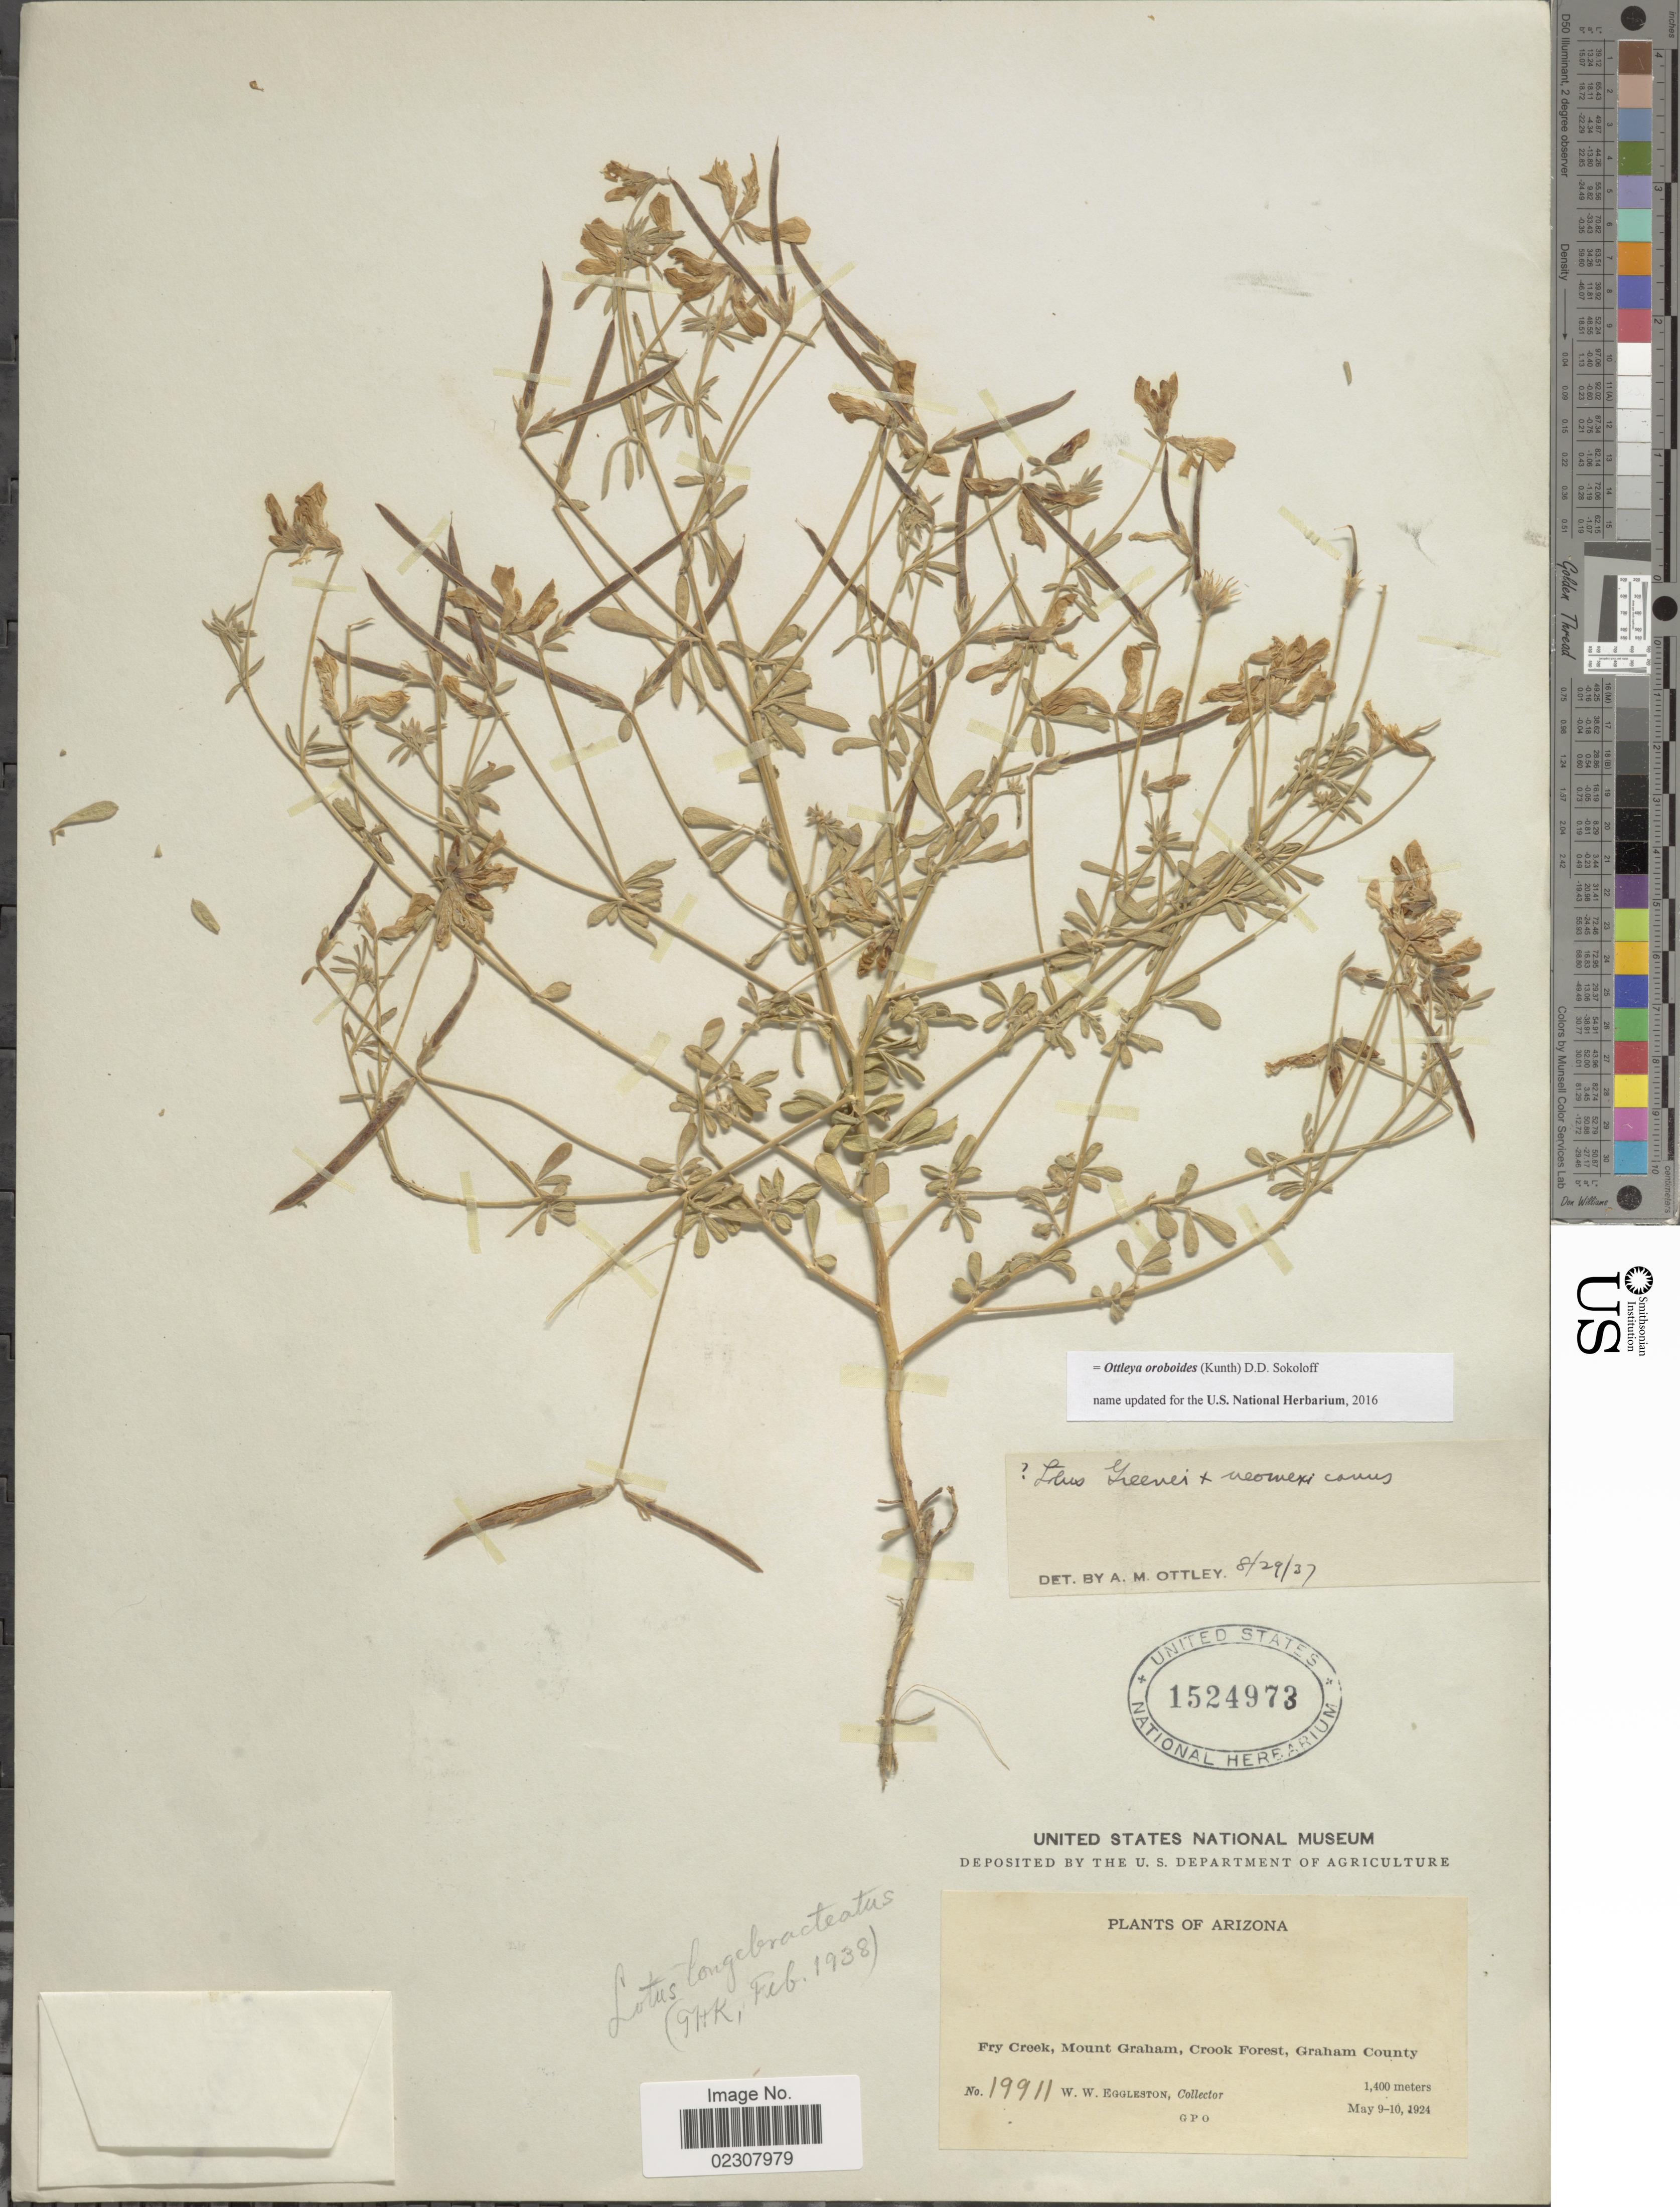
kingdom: Plantae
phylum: Tracheophyta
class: Magnoliopsida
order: Fabales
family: Fabaceae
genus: Ottleya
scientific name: Ottleya oroboides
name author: (Kunth) D.D. Sokoloff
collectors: W. W. Eggleston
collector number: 19911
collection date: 1924-05-09/1924-05-10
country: United States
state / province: Arizona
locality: Fry Creek, Mount Graham, Crook Forest, Graham County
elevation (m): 1400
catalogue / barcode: US 1524973